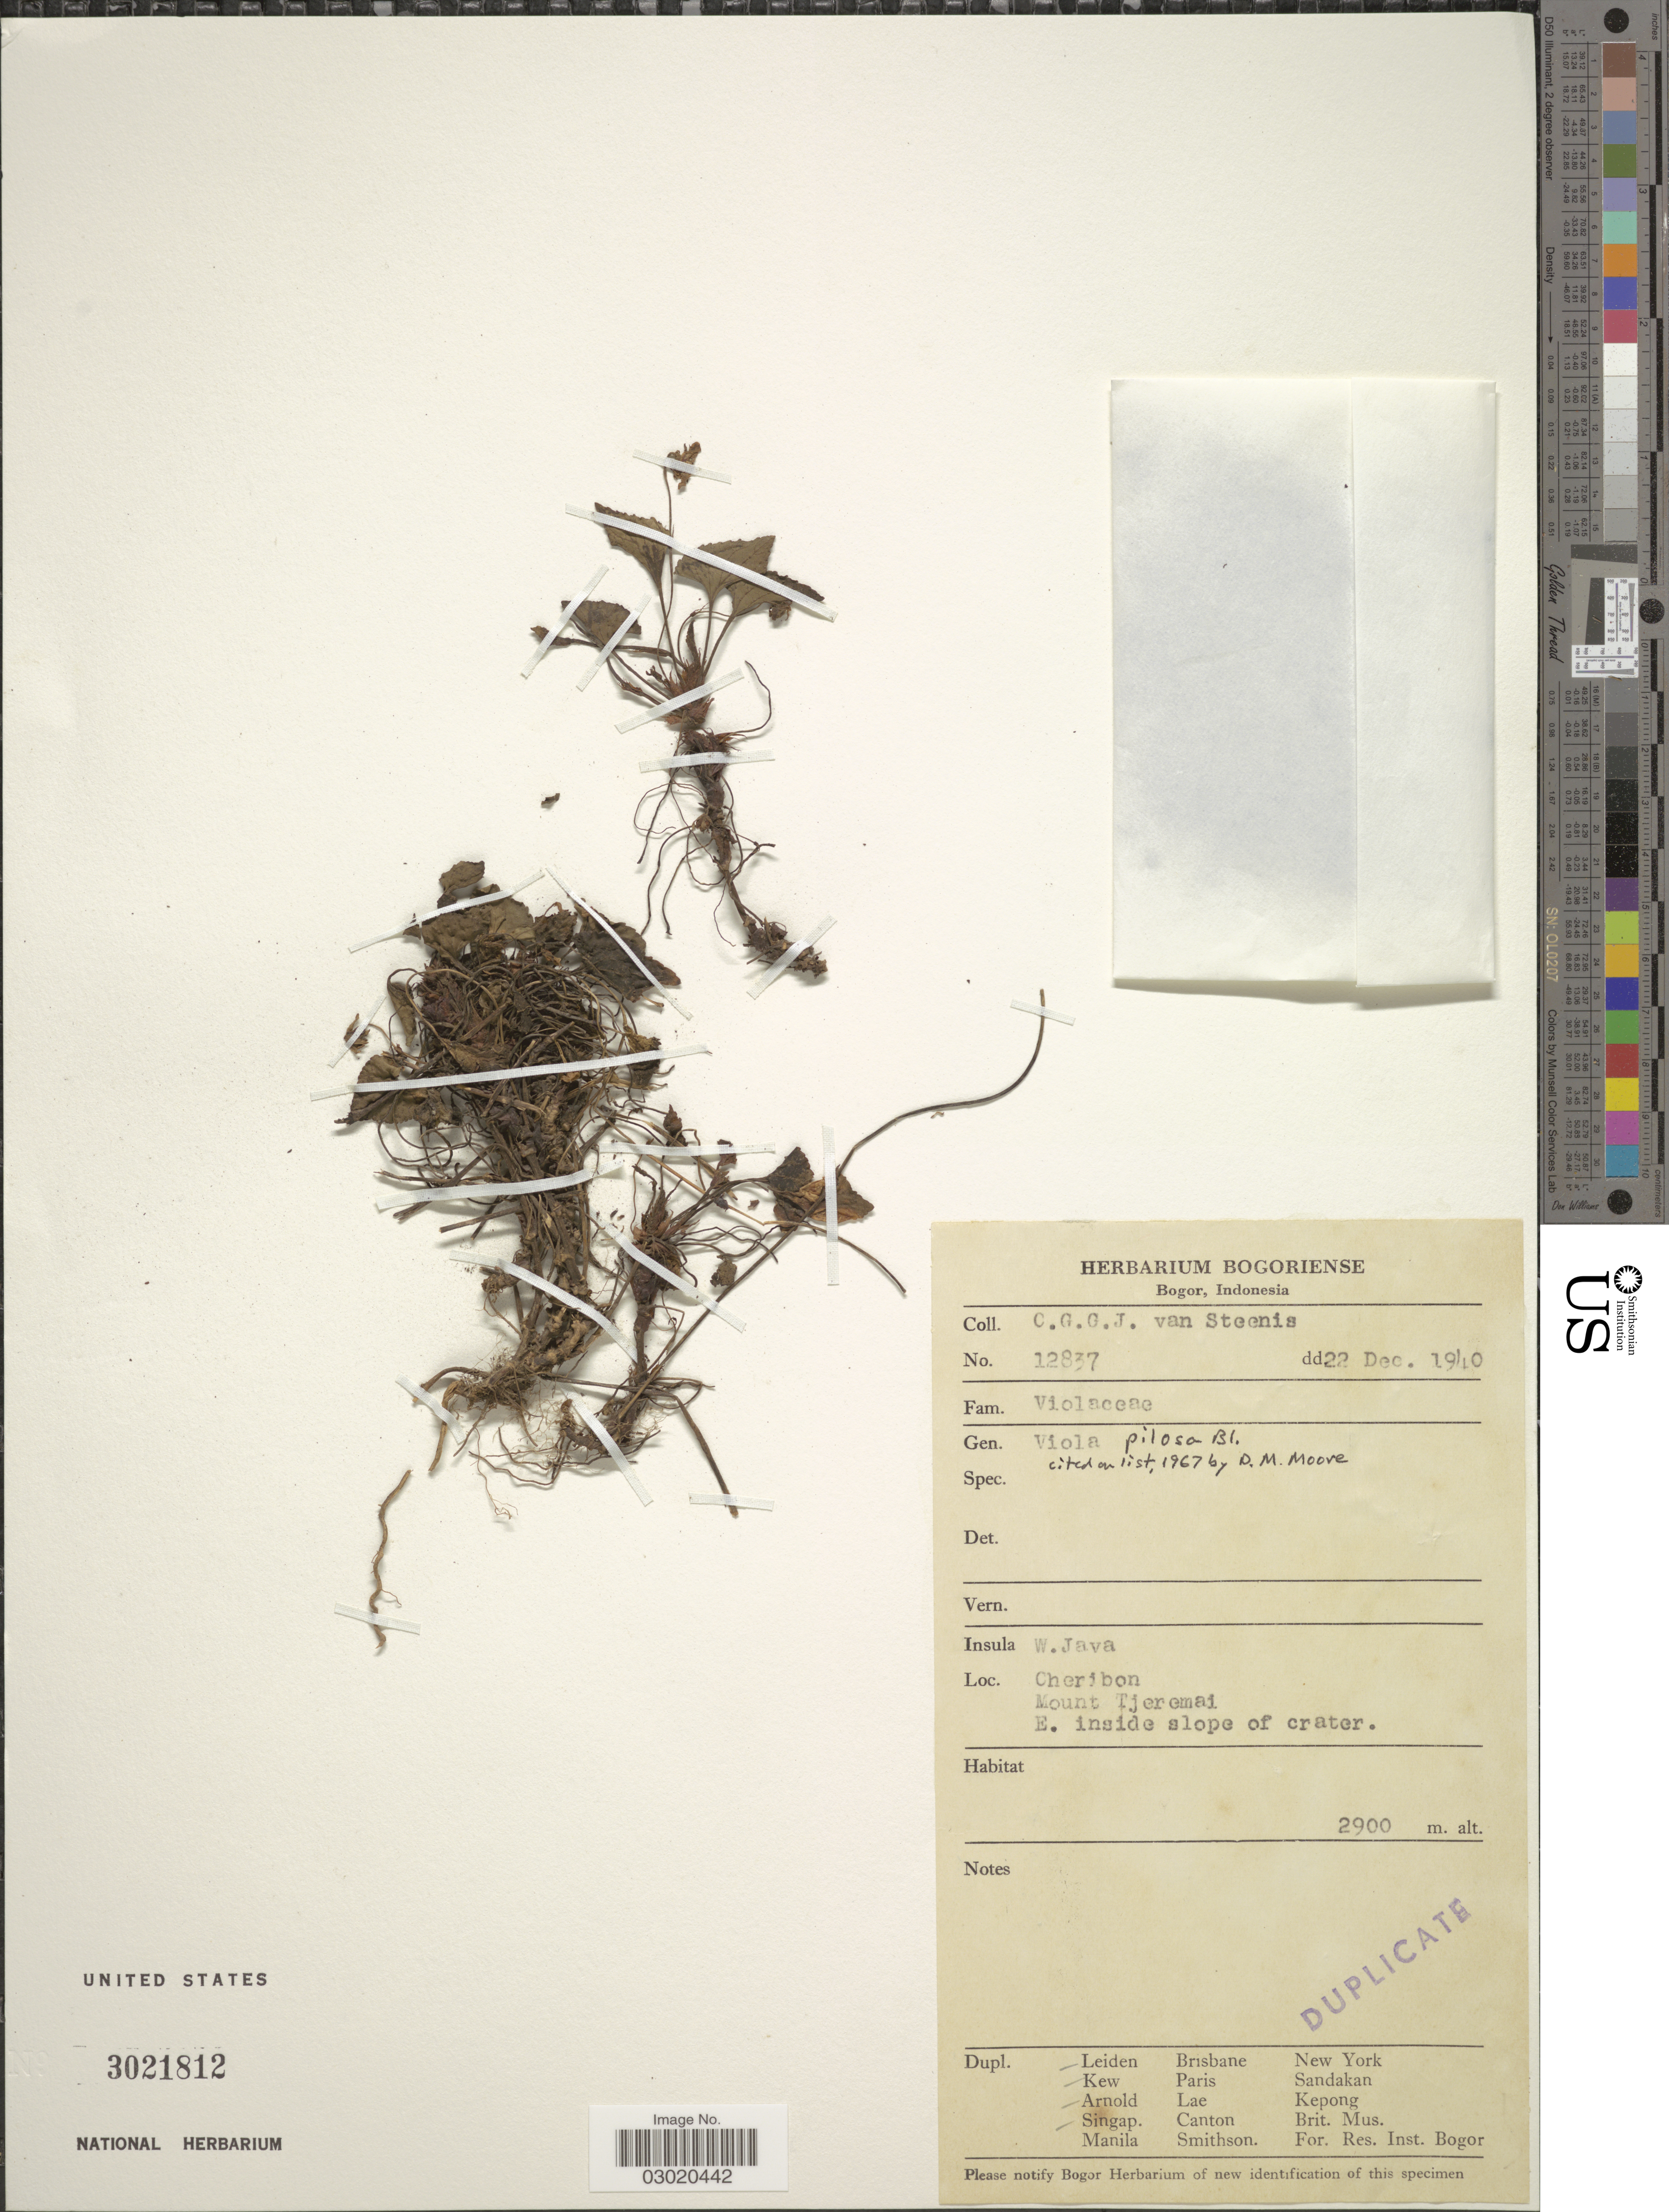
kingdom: Plantae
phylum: Tracheophyta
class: Magnoliopsida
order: Malpighiales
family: Violaceae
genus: Viola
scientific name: Viola pilosa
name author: Blume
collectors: C. G. van Steenis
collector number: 12837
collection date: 1940-12-22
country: Indonesia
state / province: Java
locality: Insula W. Java. Cheribon, Mount Tjeremai, E. inside slope of crater.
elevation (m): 2900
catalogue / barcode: US 3021812